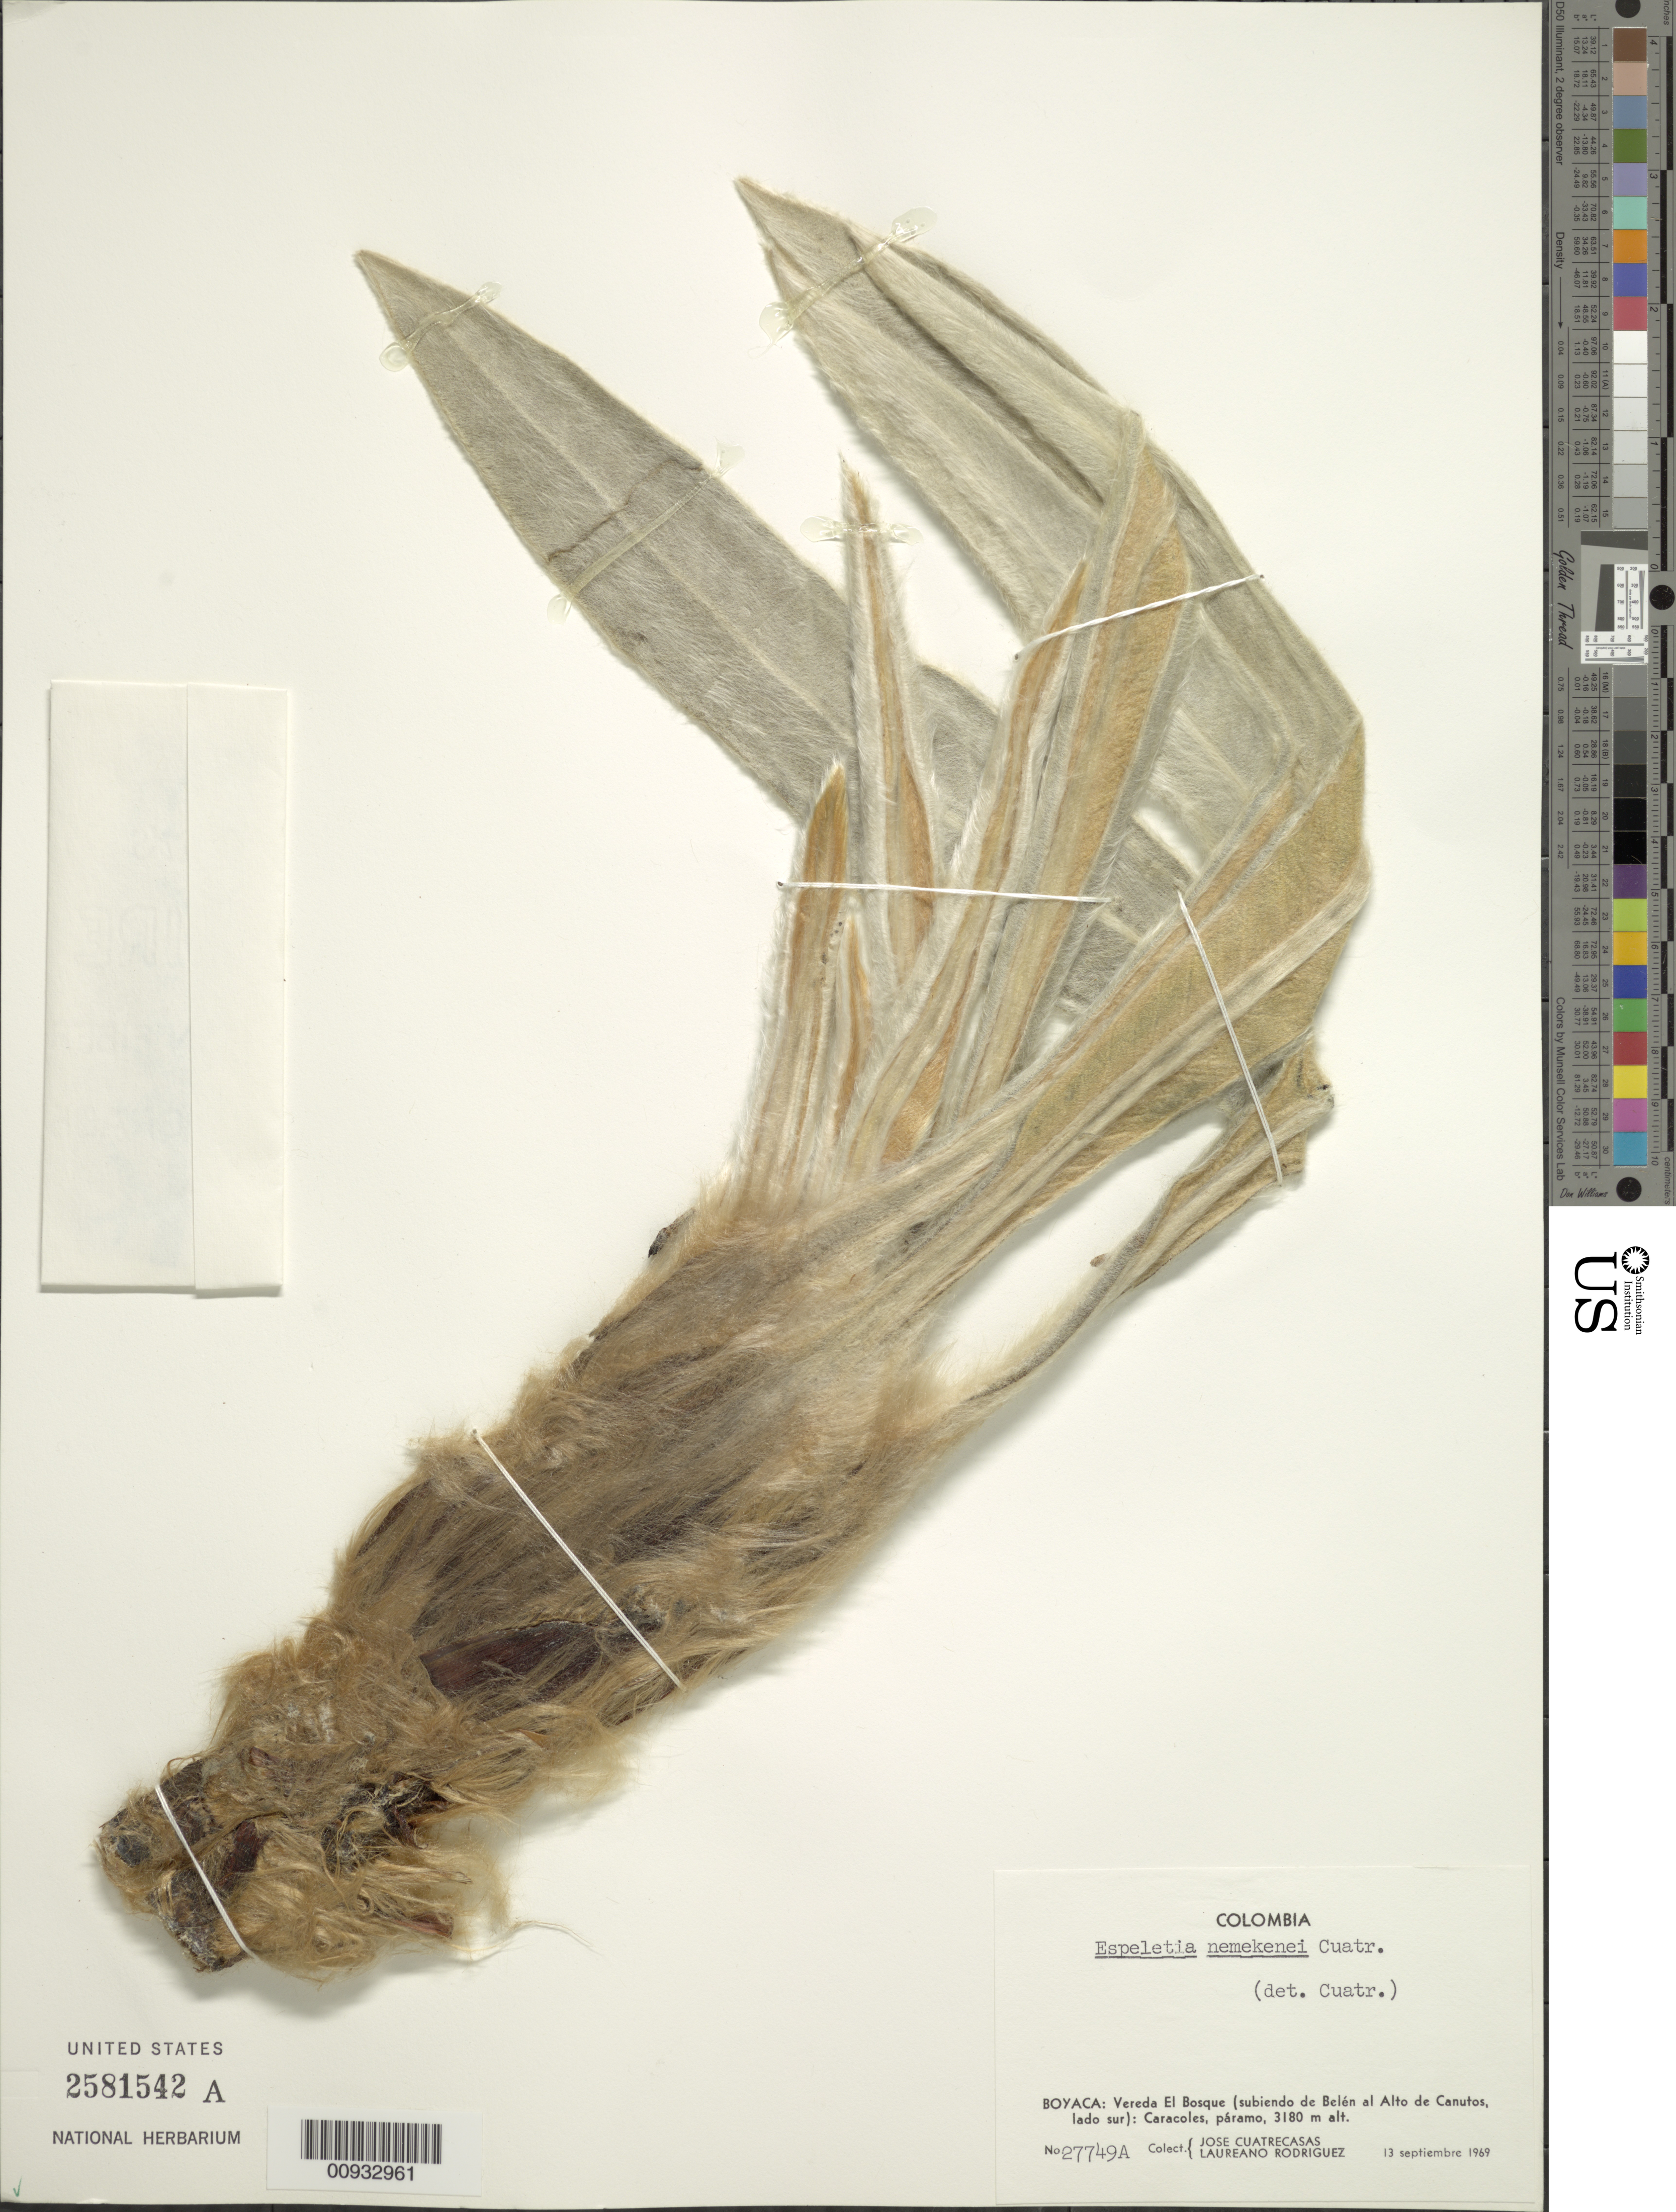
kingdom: Plantae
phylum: Tracheophyta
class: Magnoliopsida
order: Asterales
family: Asteraceae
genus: Espeletia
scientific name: Espeletia nemekenei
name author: Cuatrec.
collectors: J. Cuatrecasas & L. Rodriguez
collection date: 1969-09-13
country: Colombia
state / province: Boyacá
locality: Vereda El Bosque (subiendo de Belén al alto de Canutos, lado S): Caracoles.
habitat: Páramo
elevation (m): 3180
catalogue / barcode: US 2581542A